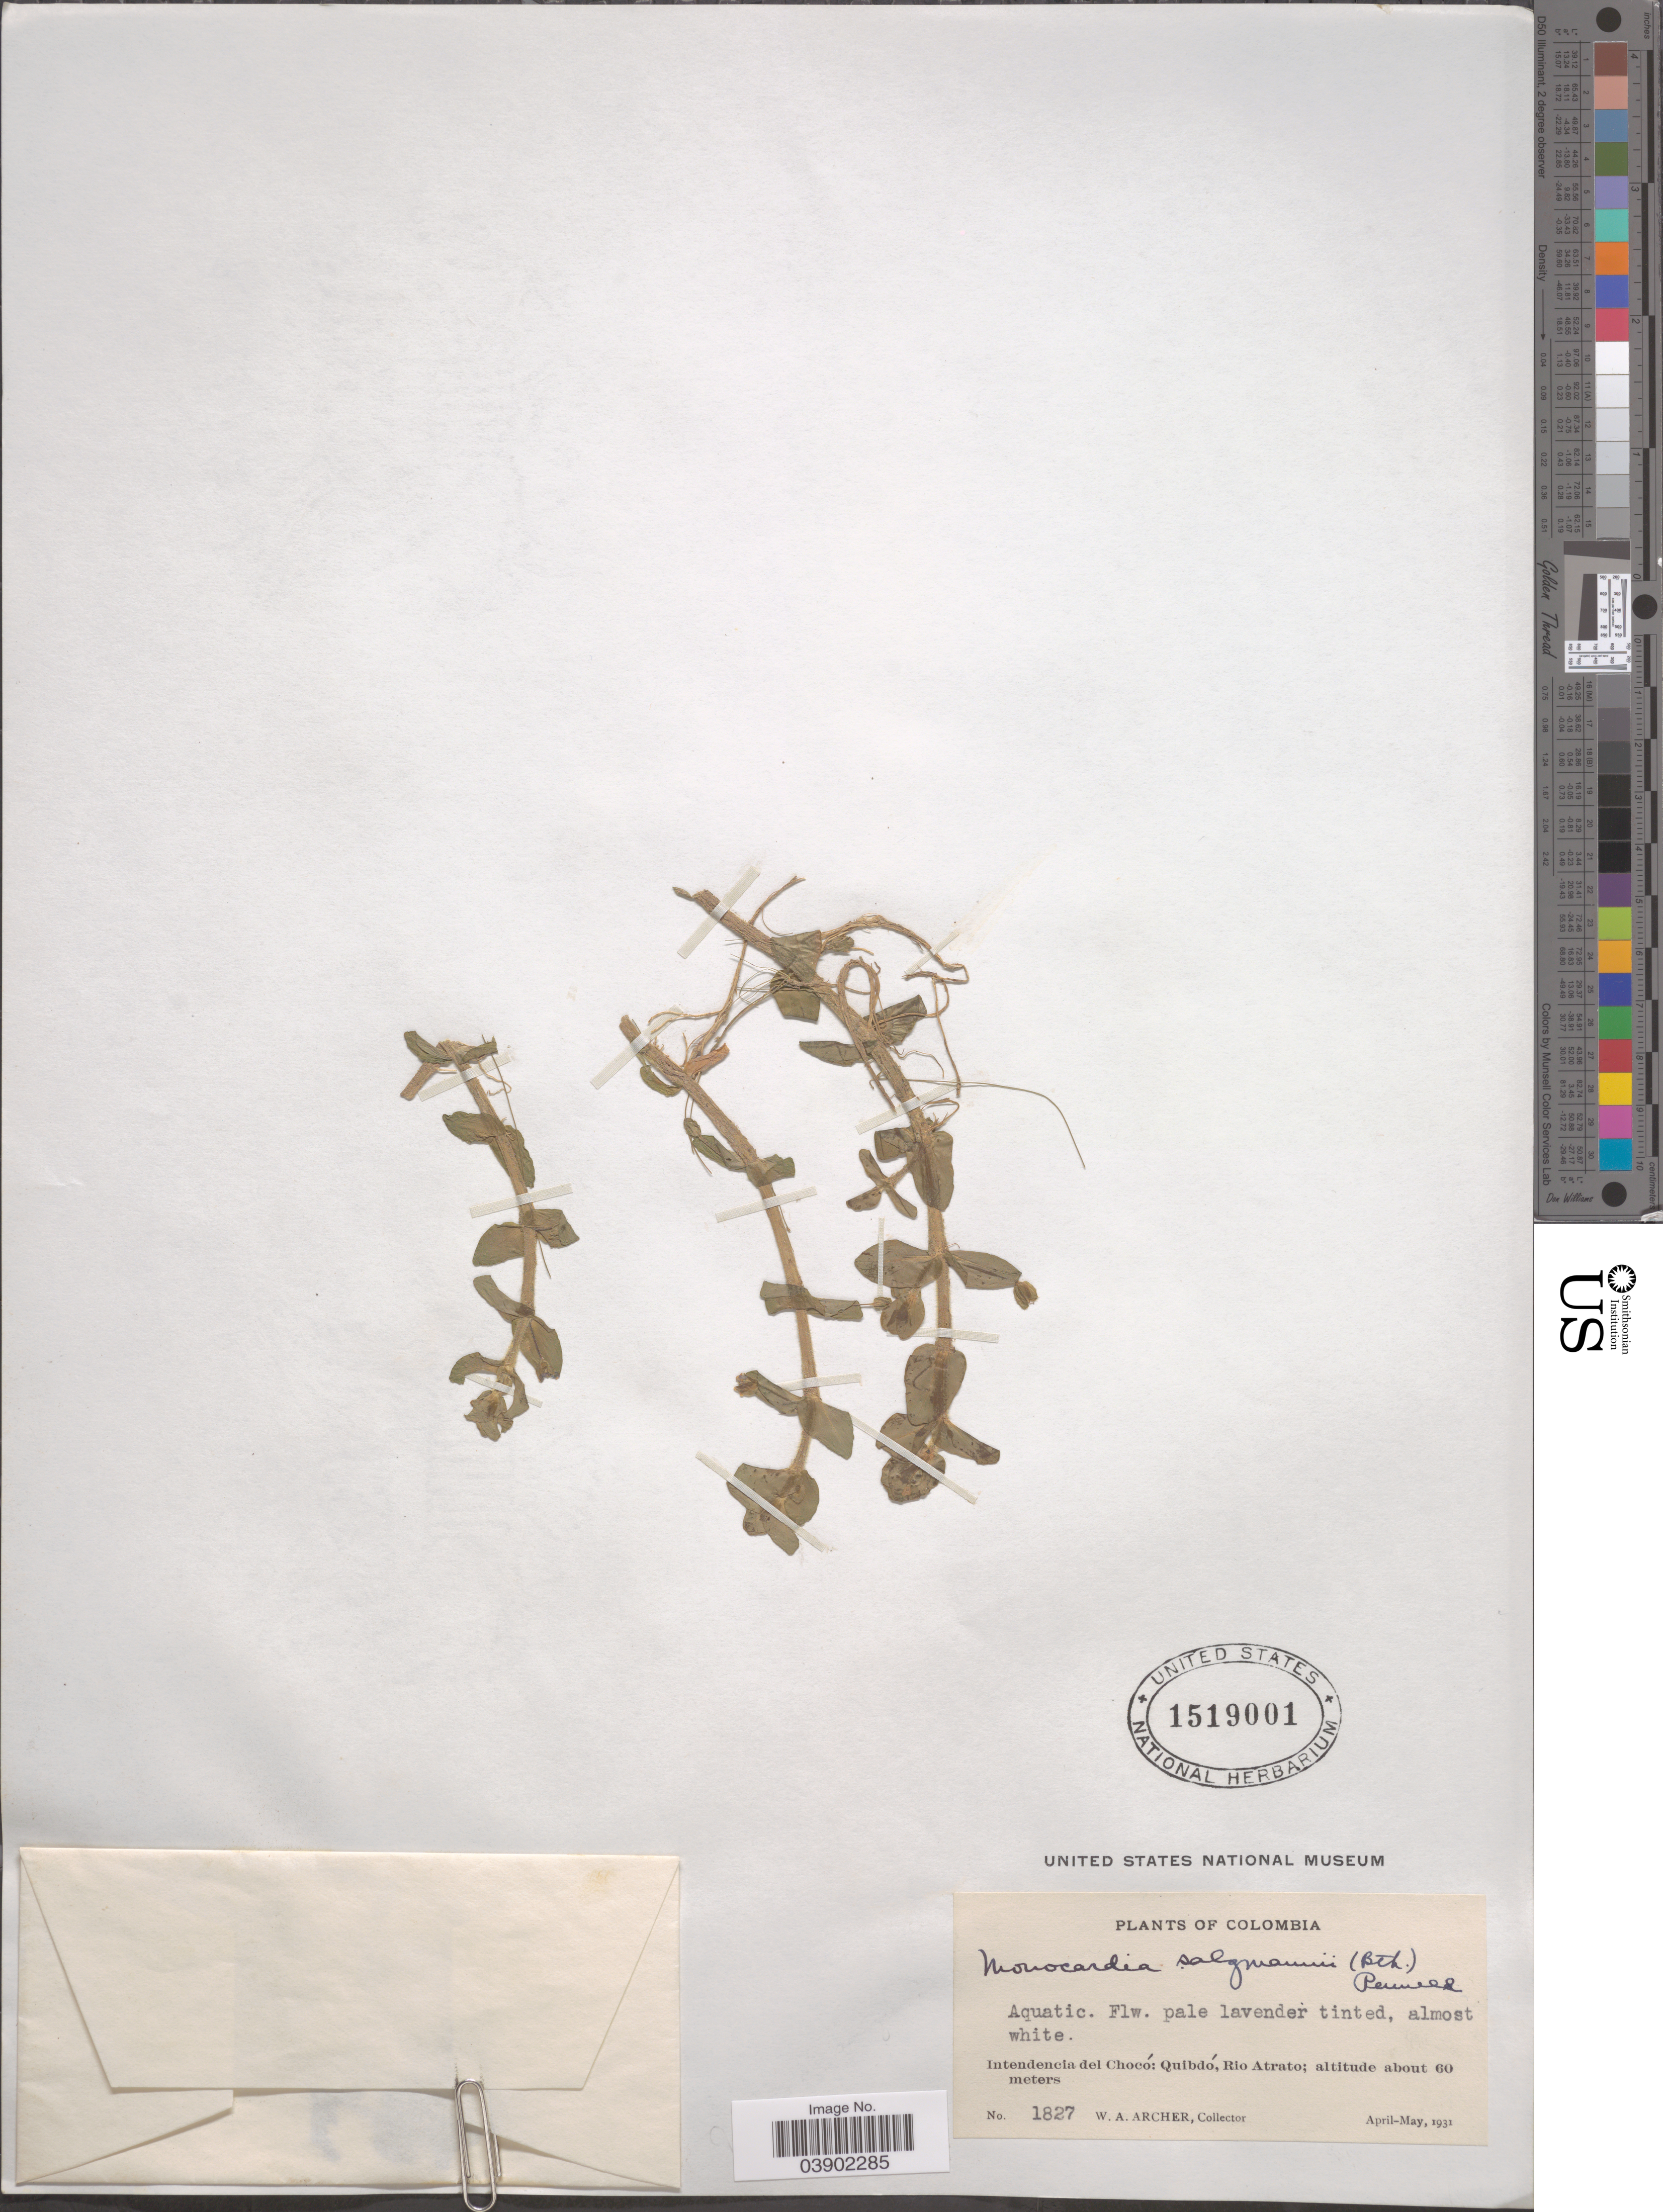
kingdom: Plantae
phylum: Tracheophyta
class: Magnoliopsida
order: Lamiales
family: Plantaginaceae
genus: Bacopa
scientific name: Bacopa salzmannii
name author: (Benth.) Wettst. ex Edwall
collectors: W. Archer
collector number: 1827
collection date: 1931-04/1931-05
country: Colombia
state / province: Chocó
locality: Intendencia del Chocó: Quibdó, Rio Atrato.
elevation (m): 60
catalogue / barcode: US 1519001